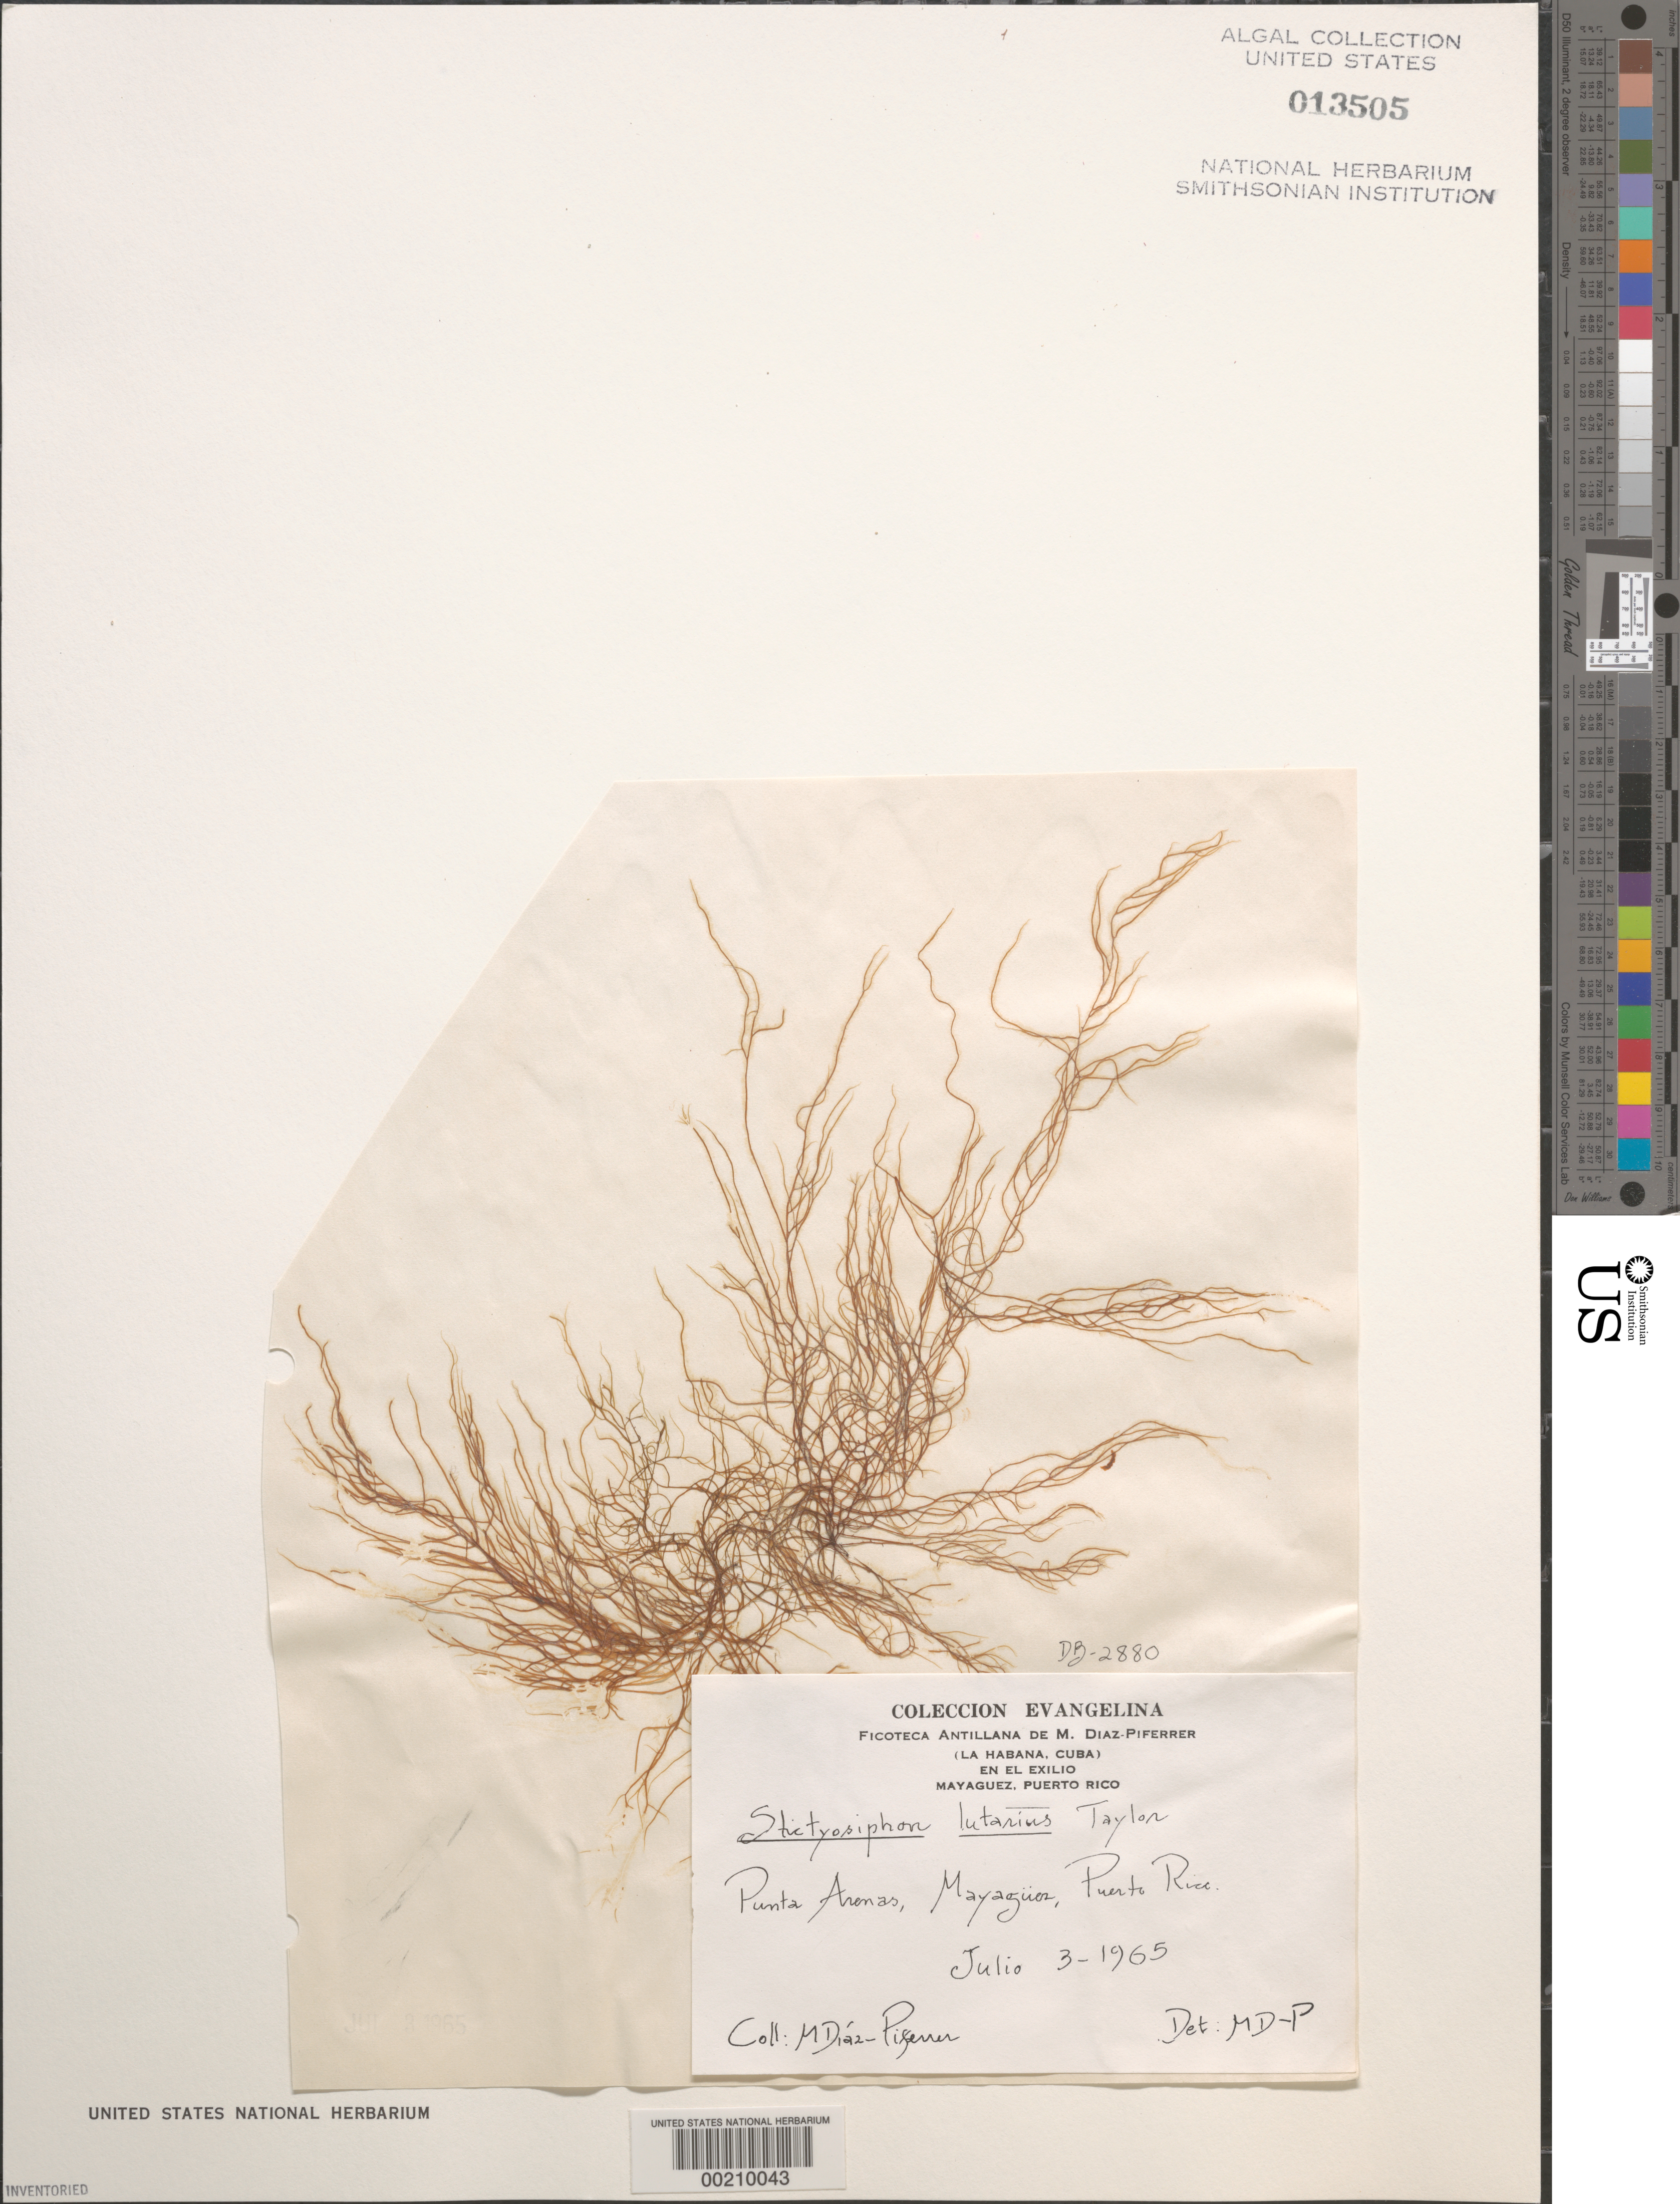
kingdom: Chromista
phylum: Ochrophyta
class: Phaeophyceae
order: Ectocarpales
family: Chordariaceae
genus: Stictyosiphon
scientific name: Stictyosiphon lutarius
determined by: Diaz-Piferrer, M.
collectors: M. Diaz-Piferrer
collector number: Db-2880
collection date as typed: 03 Jul 1965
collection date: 1965-07-03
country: Puerto Rico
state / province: Mayaguez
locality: Punta arenas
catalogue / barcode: US 13505